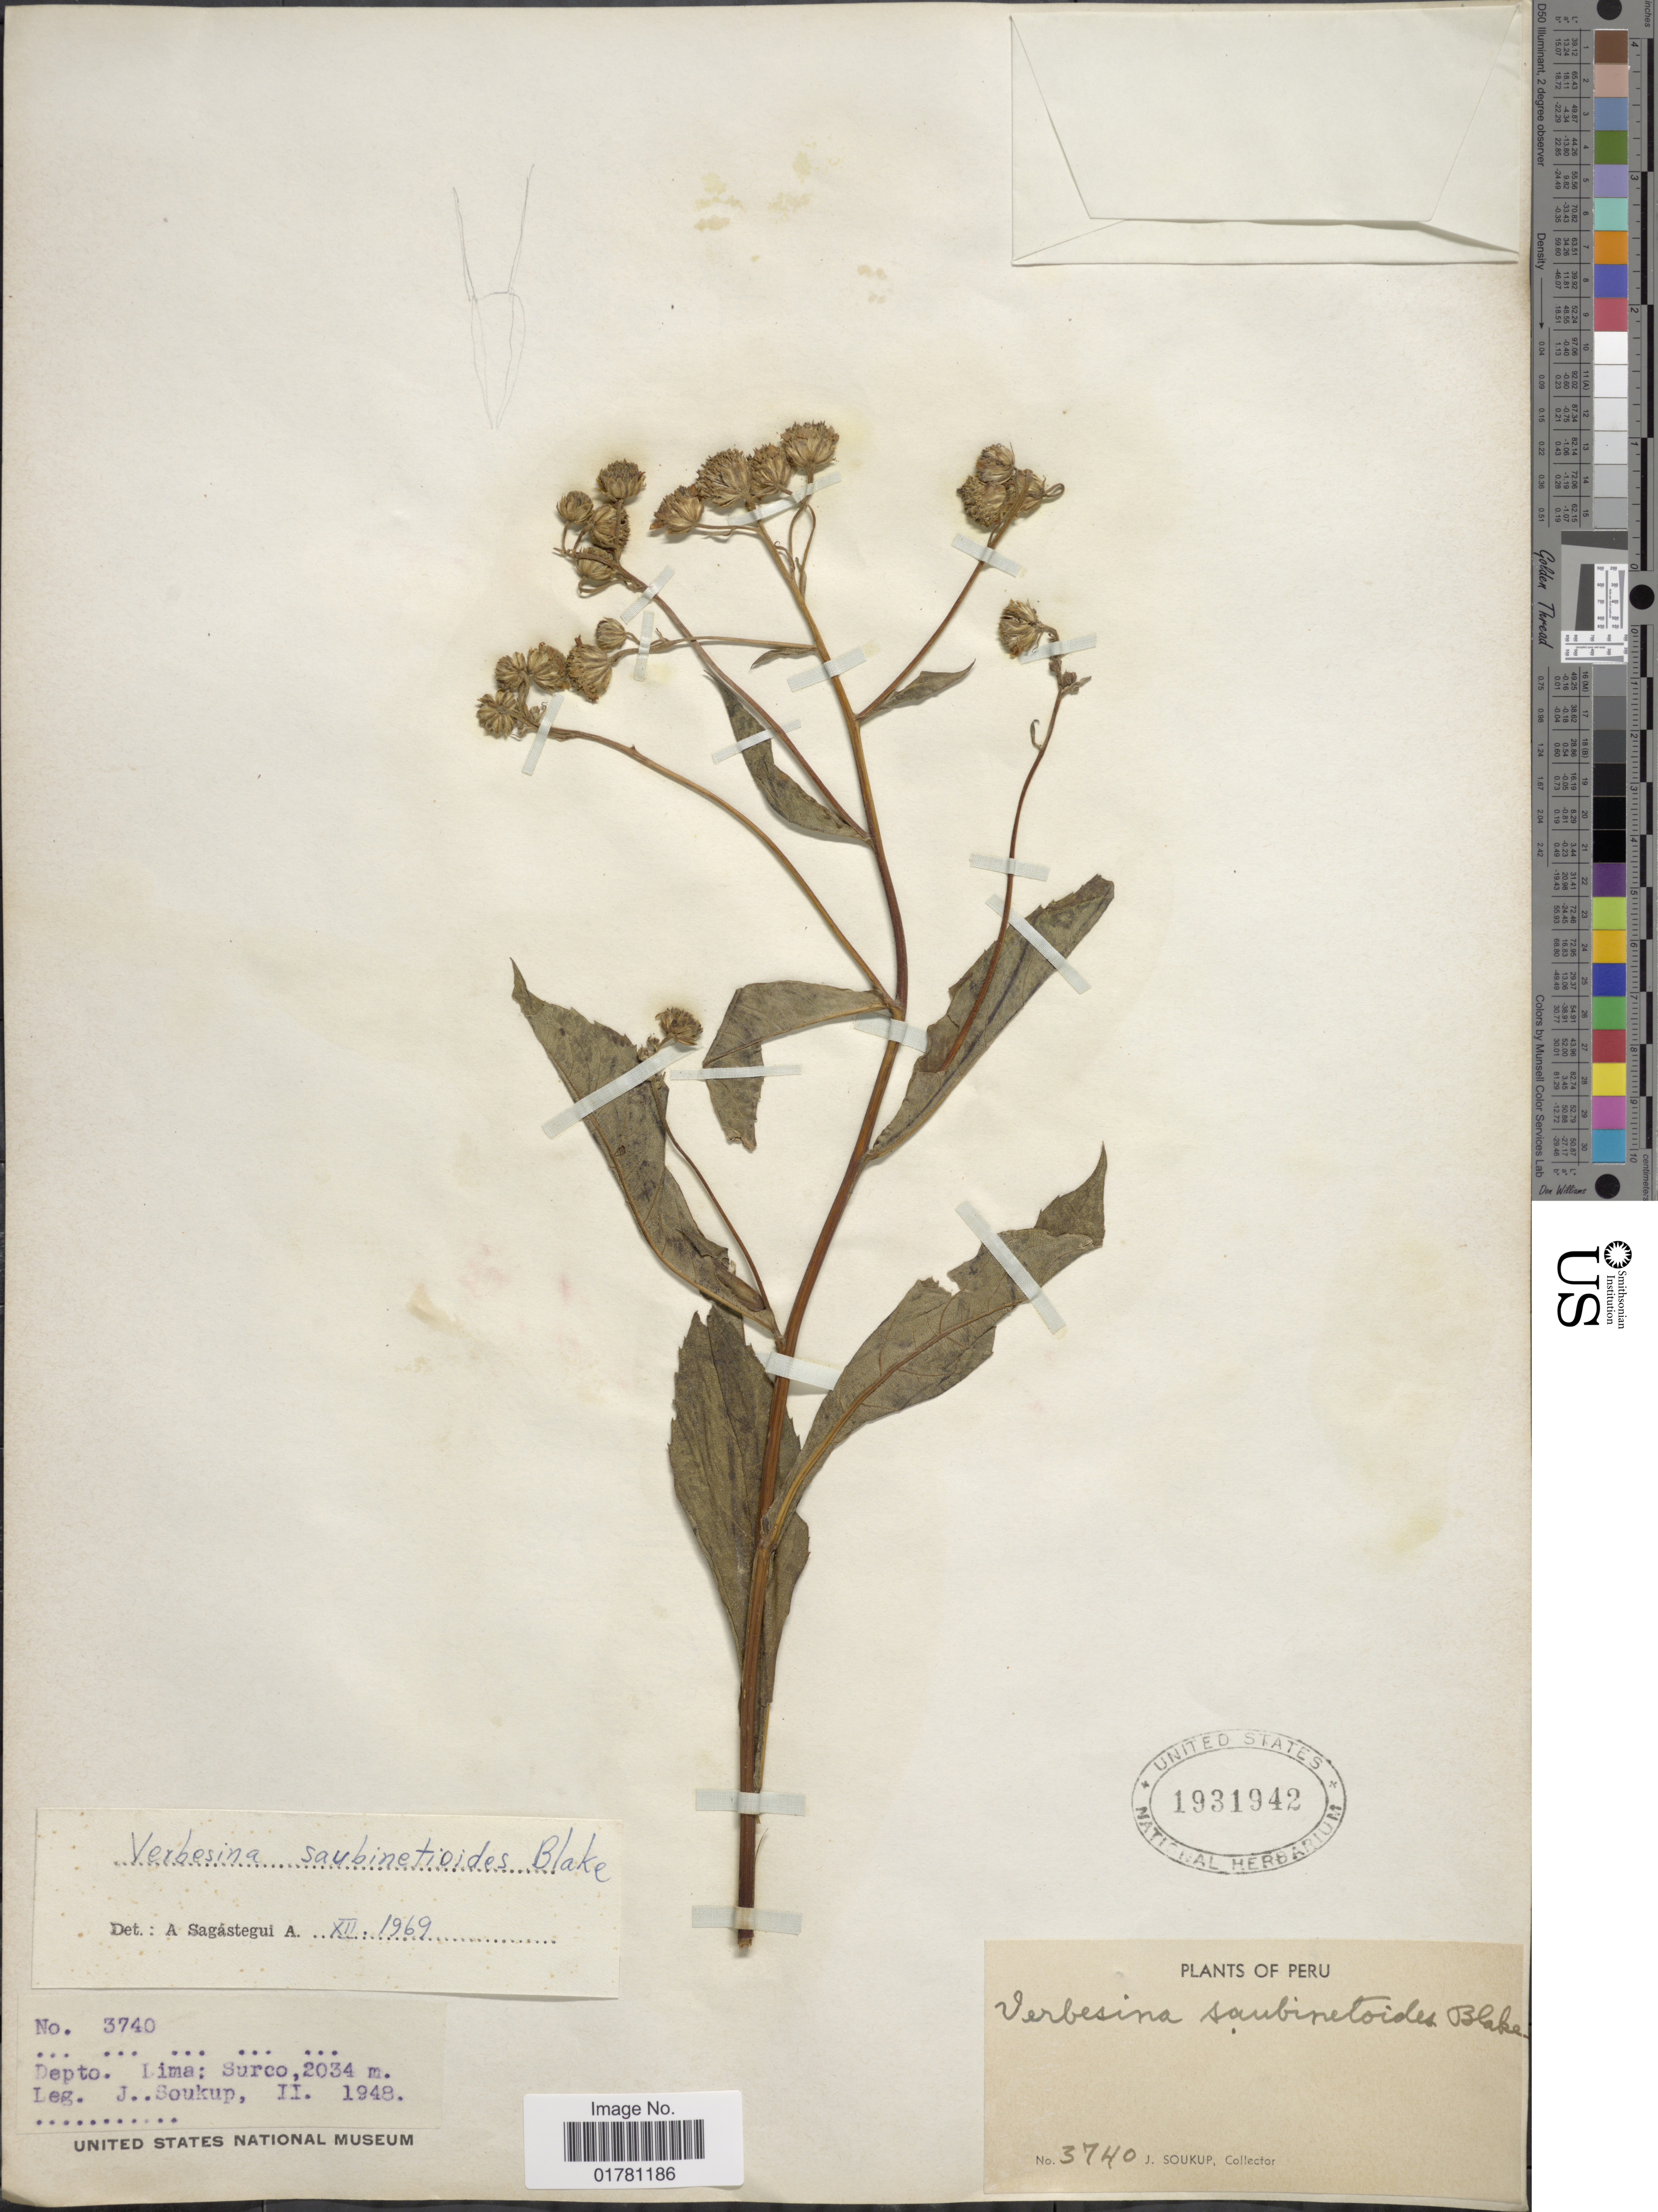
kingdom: Plantae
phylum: Tracheophyta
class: Magnoliopsida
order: Asterales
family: Asteraceae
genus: Verbesina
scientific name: Verbesina saubinetioides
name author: S.F. Blake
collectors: J. Soukup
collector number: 3740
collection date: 1948-02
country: Peru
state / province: Lima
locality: Depto Lima; Sucro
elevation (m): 2034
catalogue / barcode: US 1931942